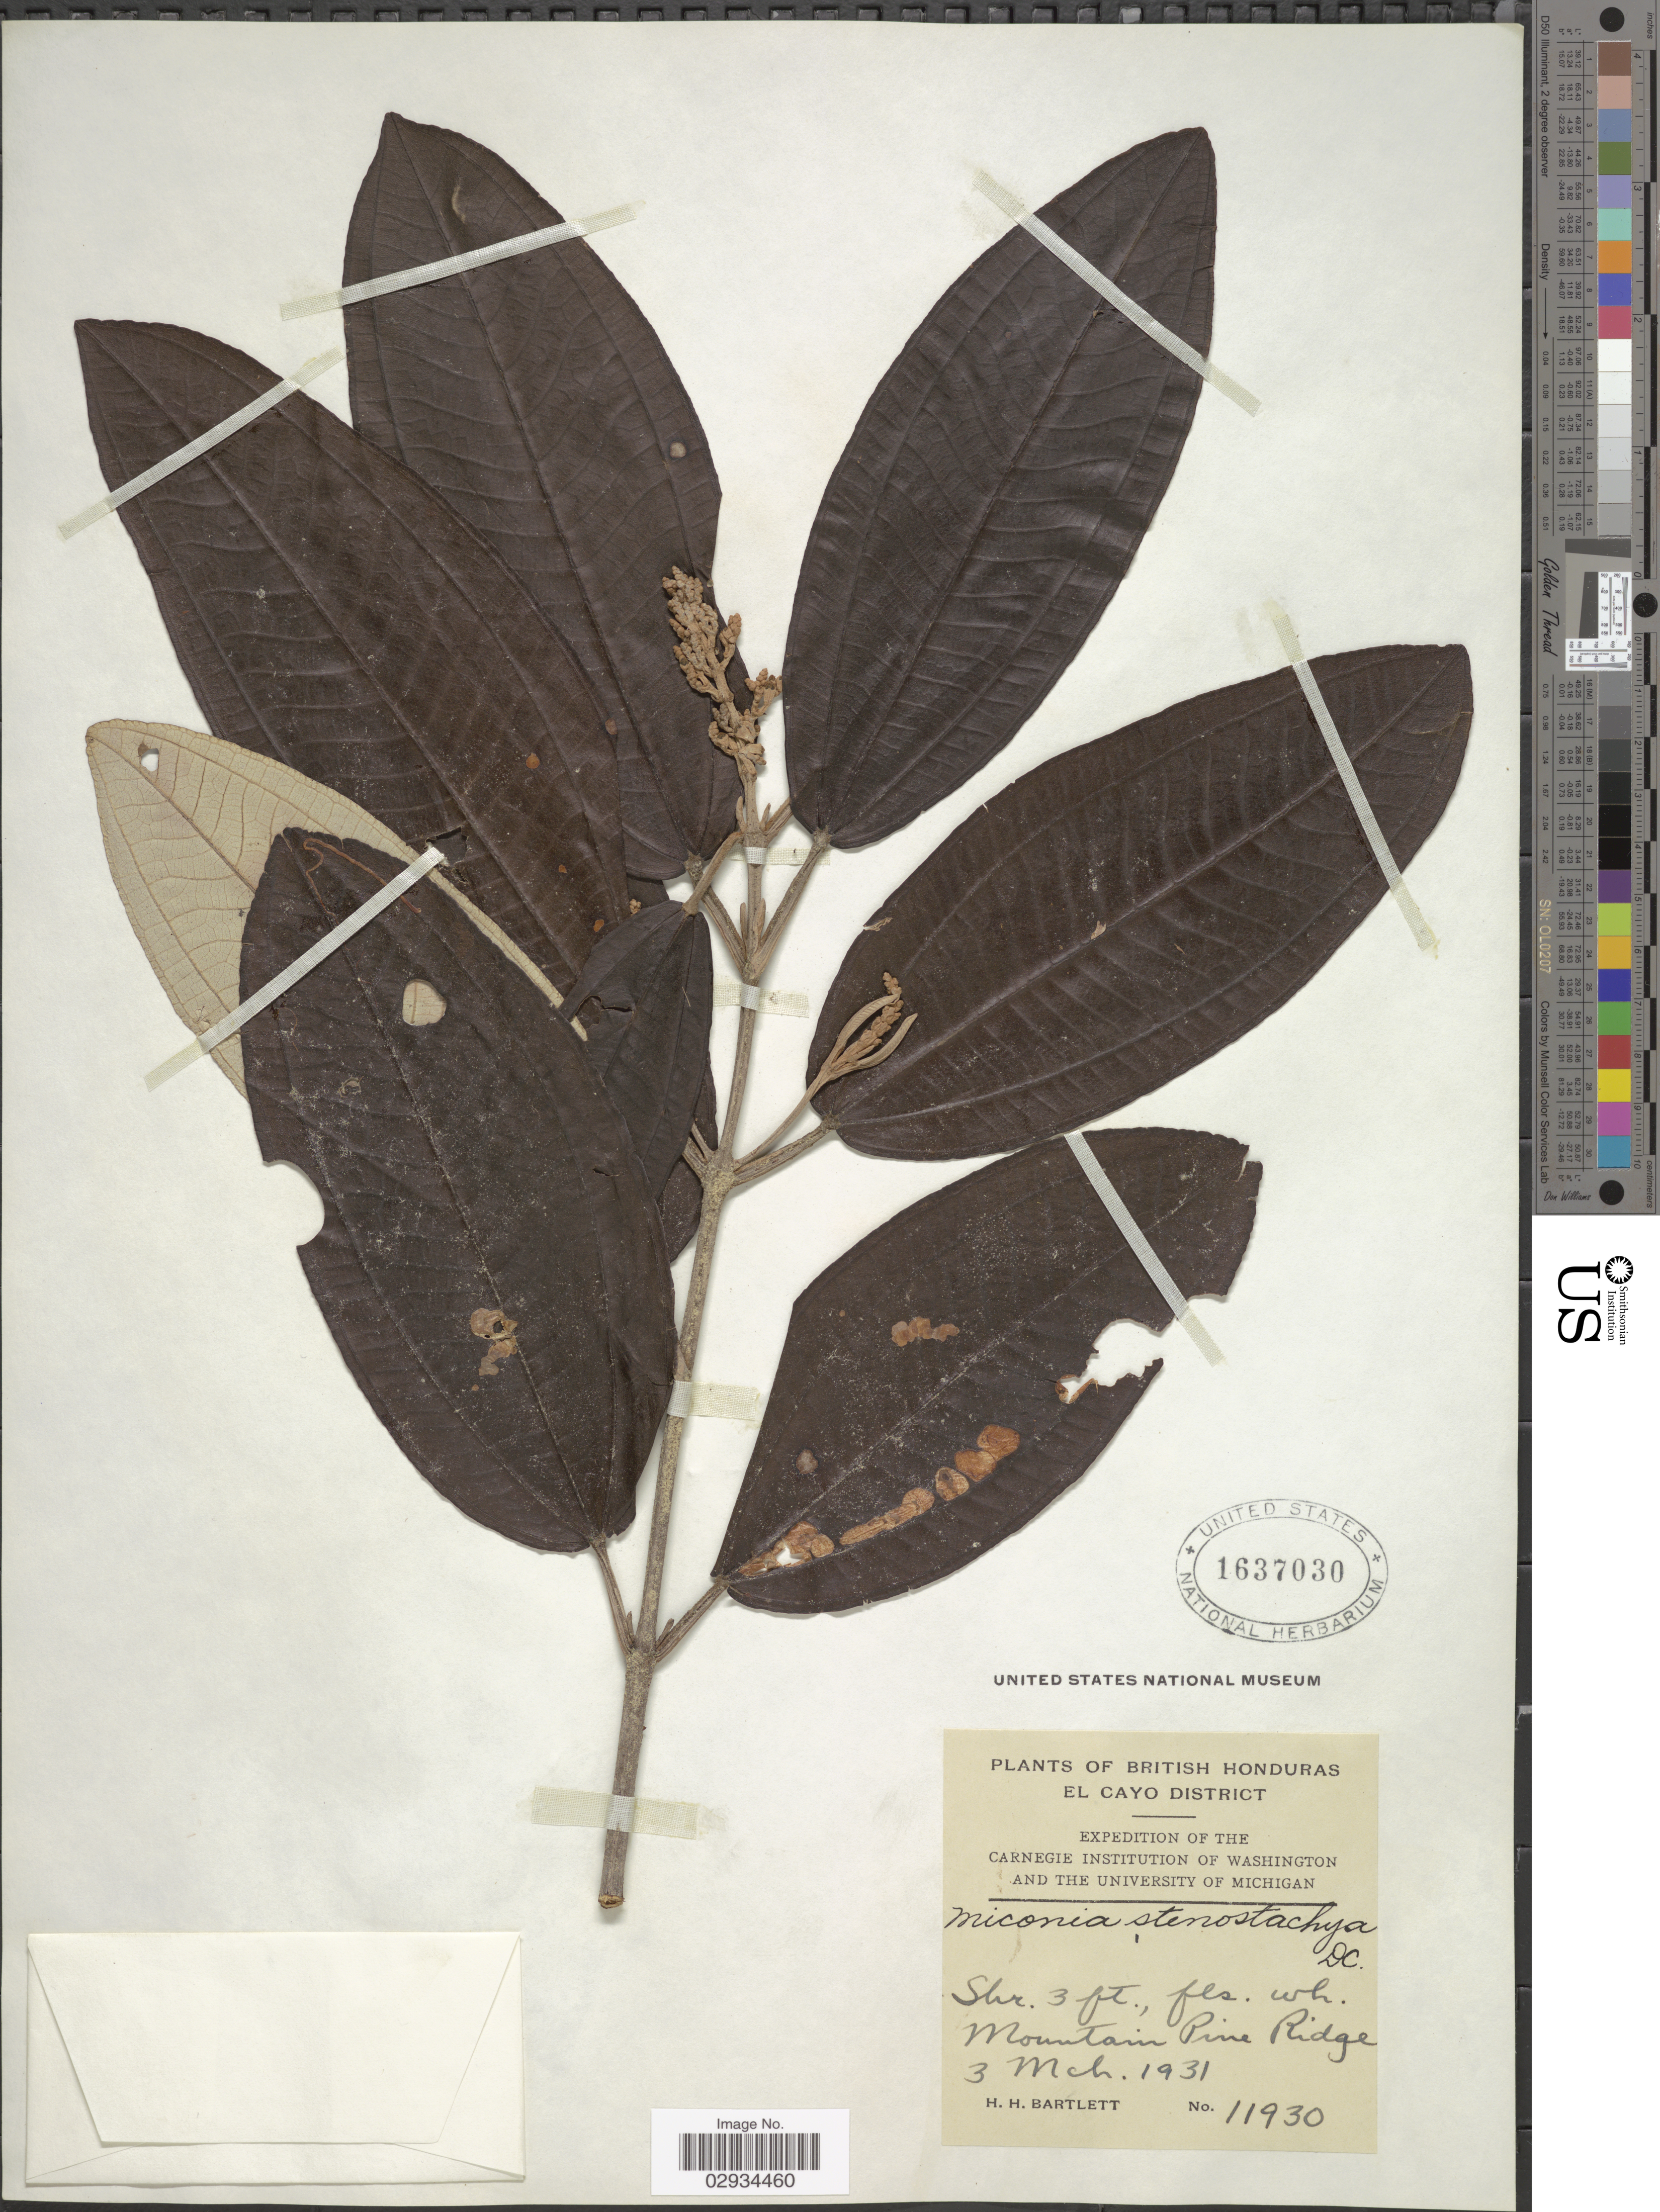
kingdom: Plantae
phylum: Tracheophyta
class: Magnoliopsida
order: Myrtales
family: Melastomataceae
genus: Miconia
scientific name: Miconia stenostachya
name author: DC.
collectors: H. H. Bartlett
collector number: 11930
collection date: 1931-03-03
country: Belize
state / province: Cayo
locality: British Honduras. El Cayo District. Mountain Pine Ridge.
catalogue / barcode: US 1637030